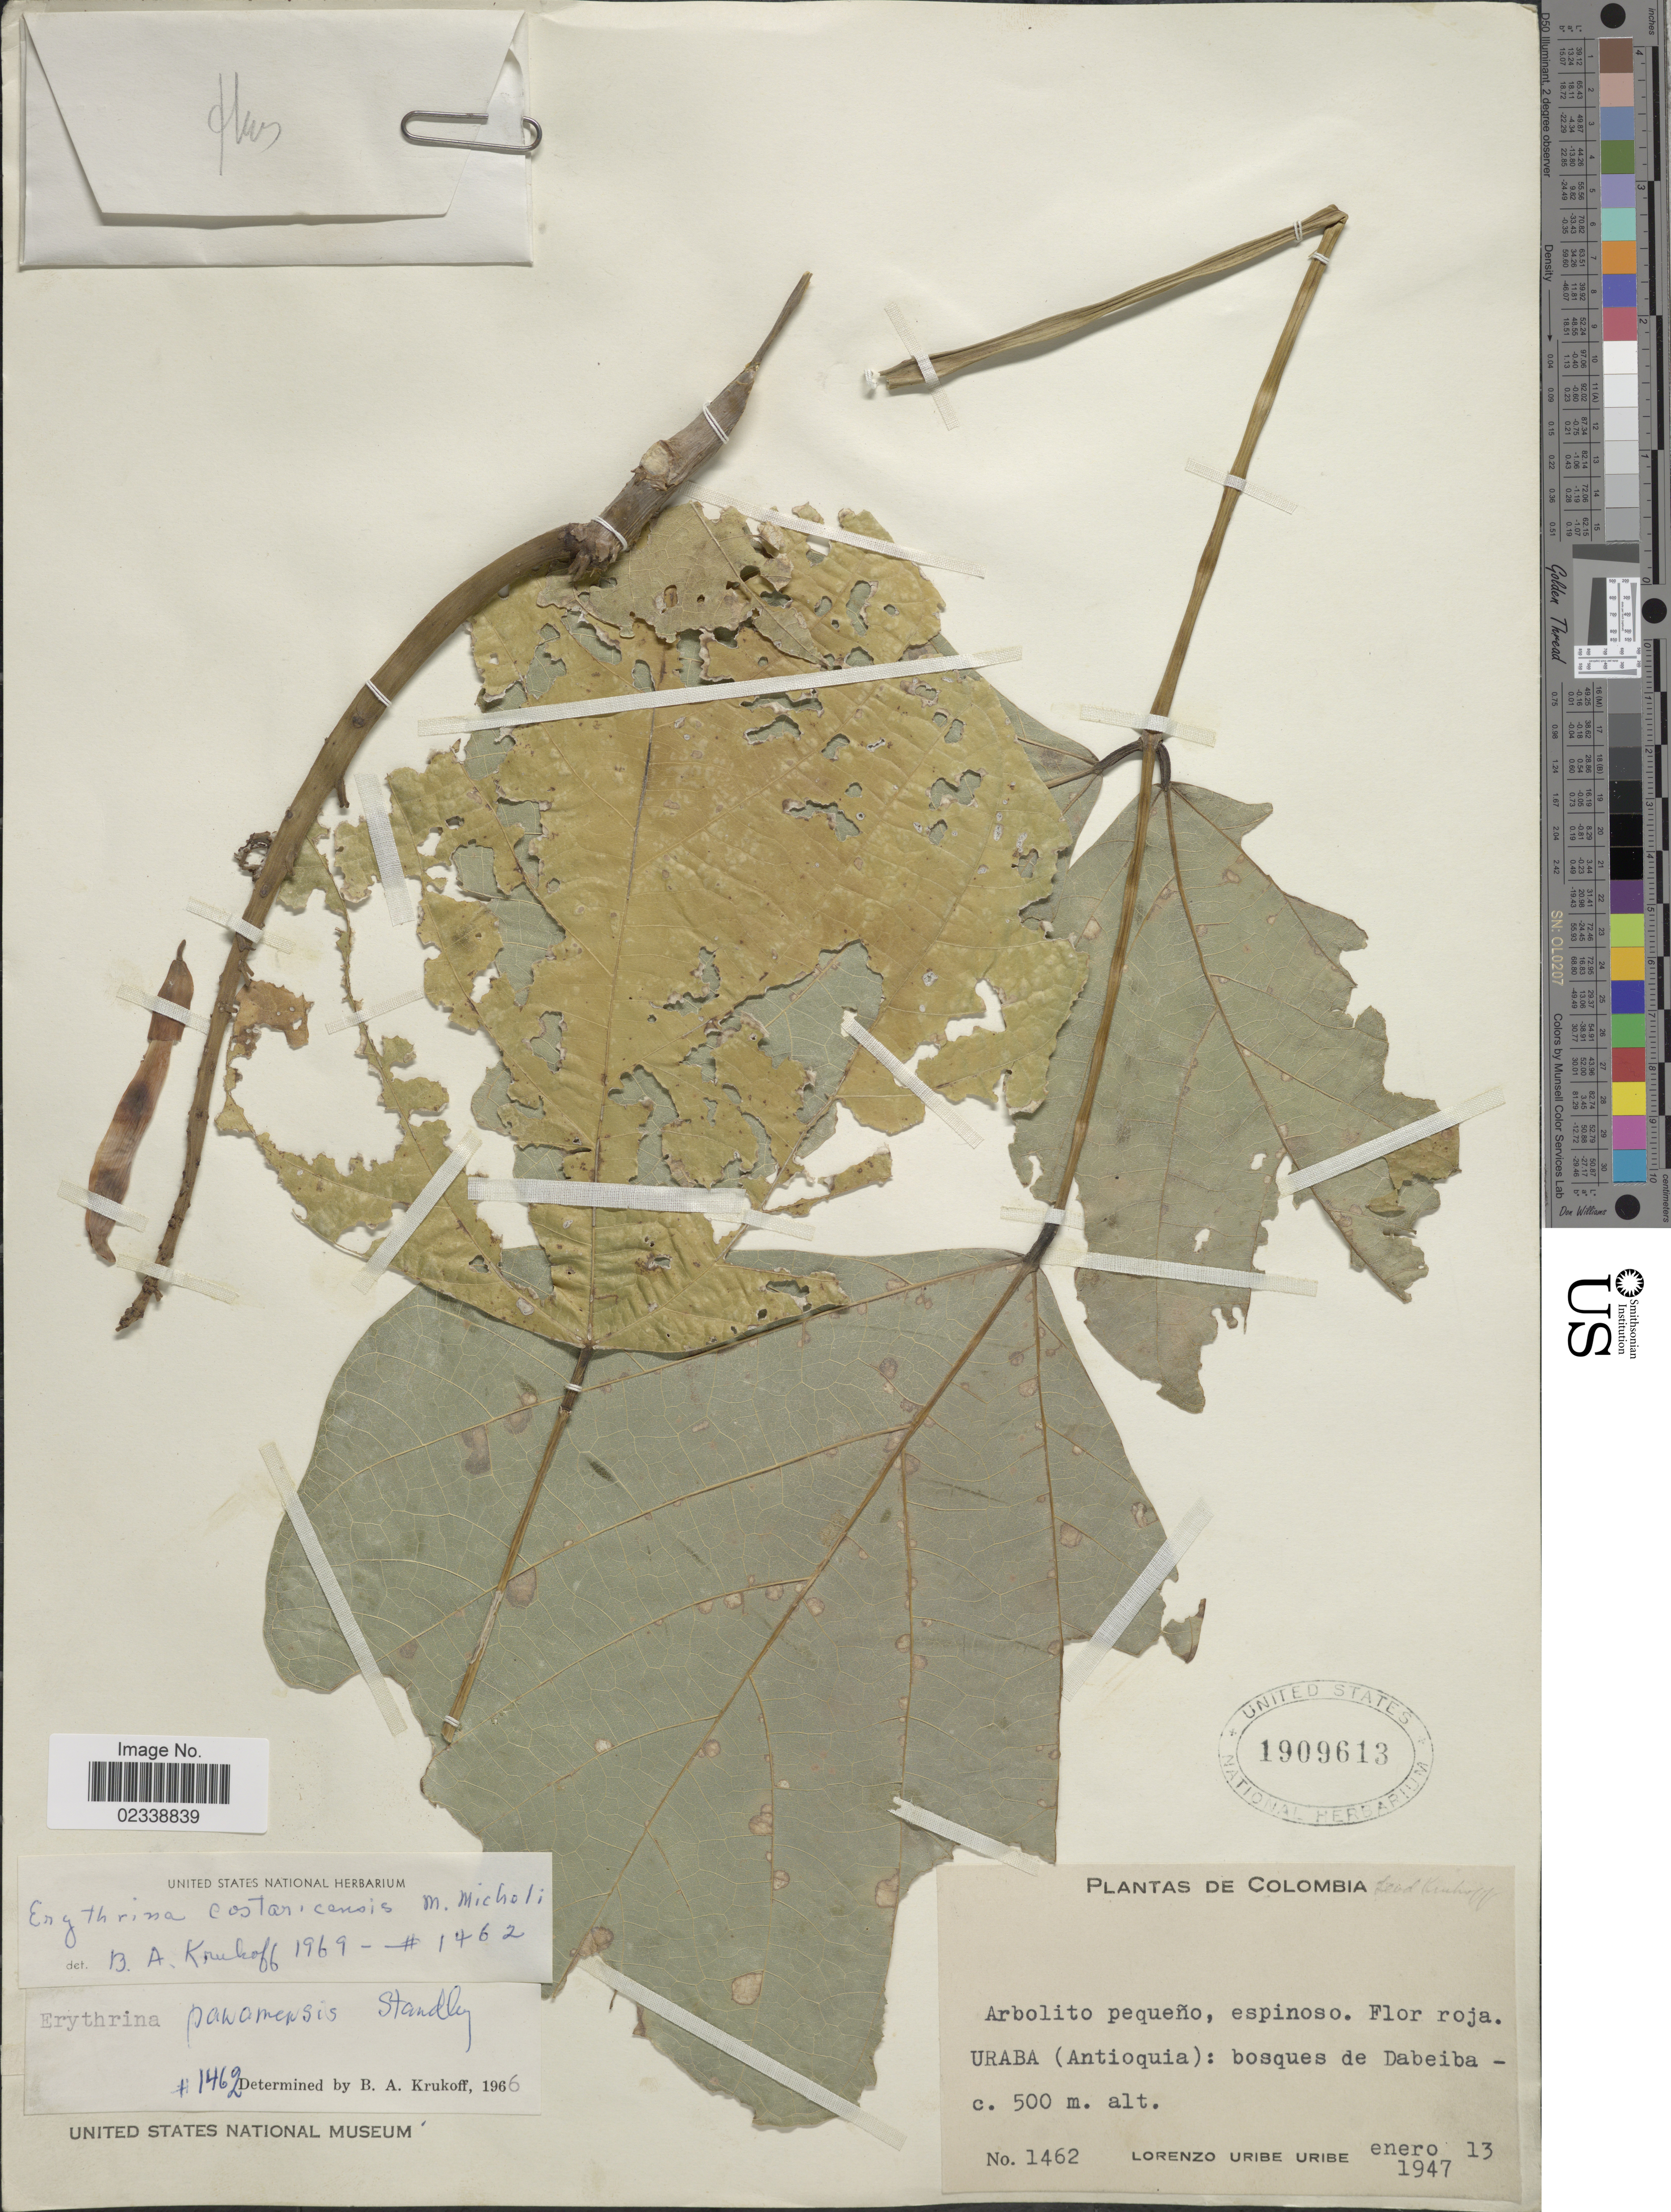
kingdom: Plantae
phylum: Tracheophyta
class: Magnoliopsida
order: Fabales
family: Fabaceae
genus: Erythrina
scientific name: Erythrina costaricensis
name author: Micheli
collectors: L. Uribe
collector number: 1462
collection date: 1947-01-13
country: Colombia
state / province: Antioquia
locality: Uraba, bosques de Dabeiba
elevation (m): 500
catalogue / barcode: US 1909613